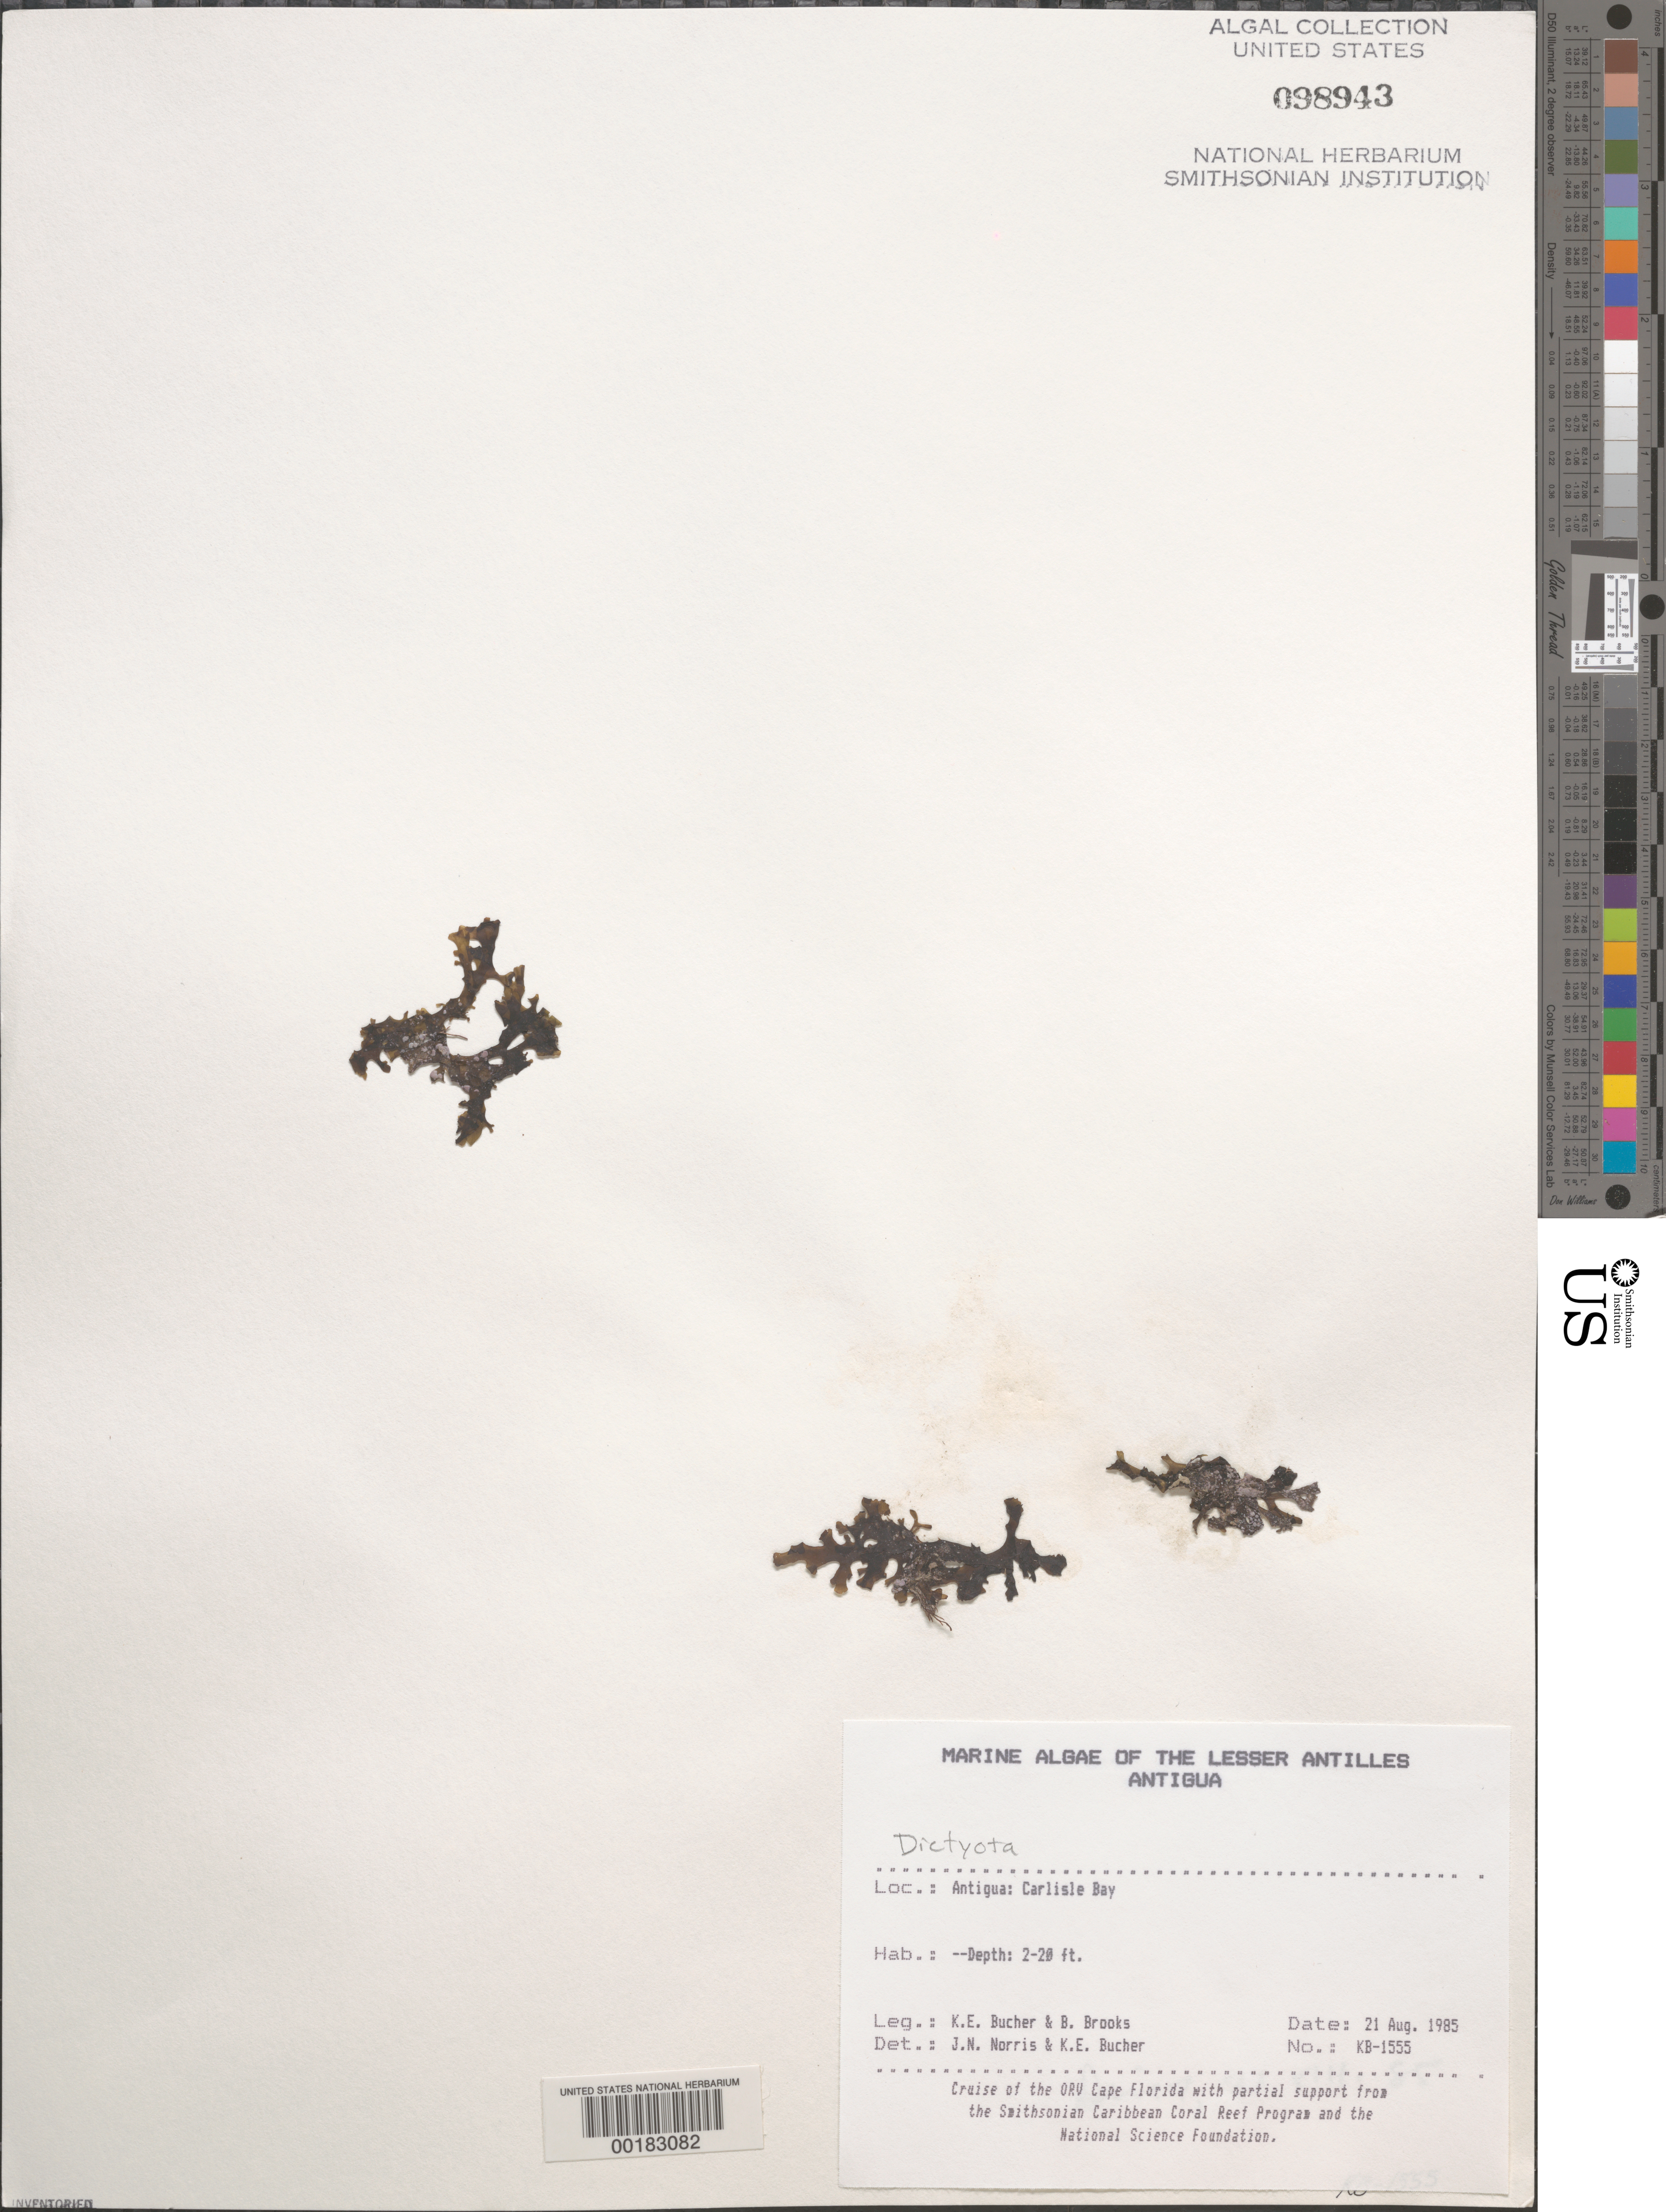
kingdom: Chromista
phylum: Ochrophyta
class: Phaeophyceae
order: Dictyotales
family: Dictyotaceae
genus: Dictyota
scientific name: Dictyota sp.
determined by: Norris, J. N.; Bucher, K. E.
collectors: K. E. Bucher & B. Brooks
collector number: KB-1555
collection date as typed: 21 Aug 1985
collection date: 1985-08-21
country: Antigua and Barbuda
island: Antigua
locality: Carlisle Bay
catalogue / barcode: US 98943